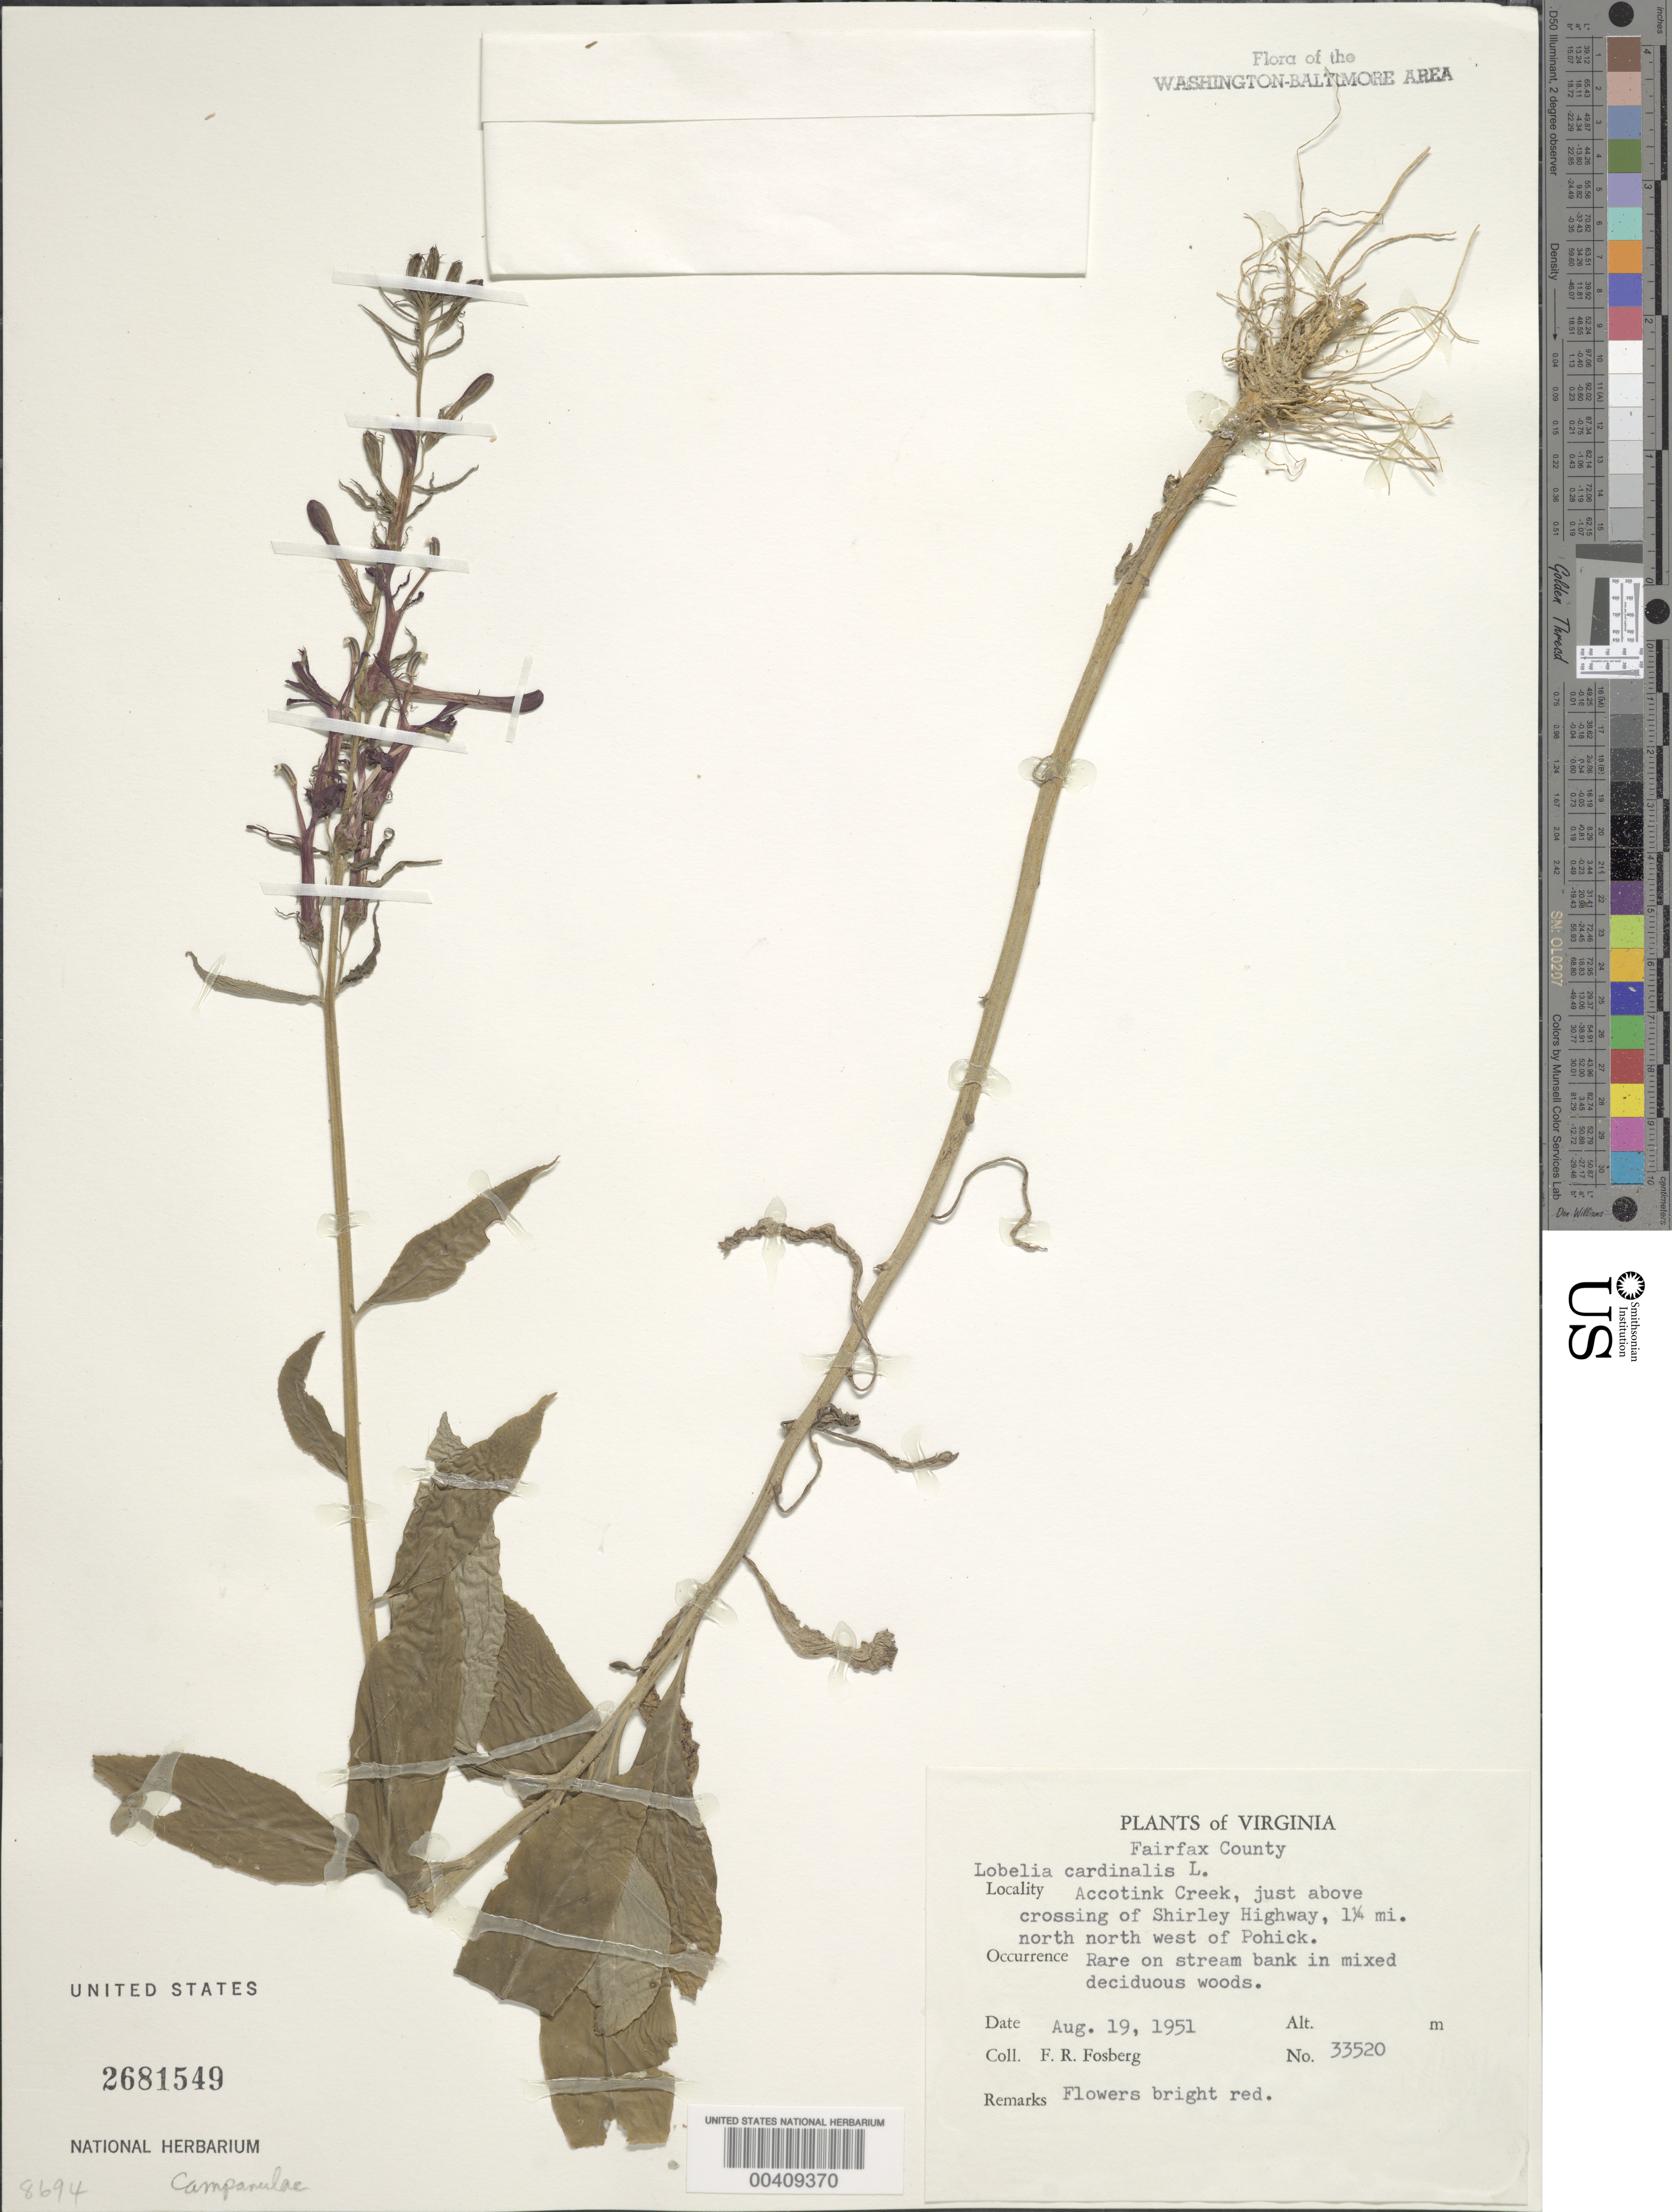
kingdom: Plantae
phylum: Tracheophyta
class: Magnoliopsida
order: Asterales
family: Campanulaceae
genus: Lobelia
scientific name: Lobelia cardinalis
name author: L.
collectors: F. R. Fosberg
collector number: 33520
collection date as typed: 19 Aug 1951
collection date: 1951-08-19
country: United States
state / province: Virginia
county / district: Fairfax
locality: Accotink Creek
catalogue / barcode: US 2681549